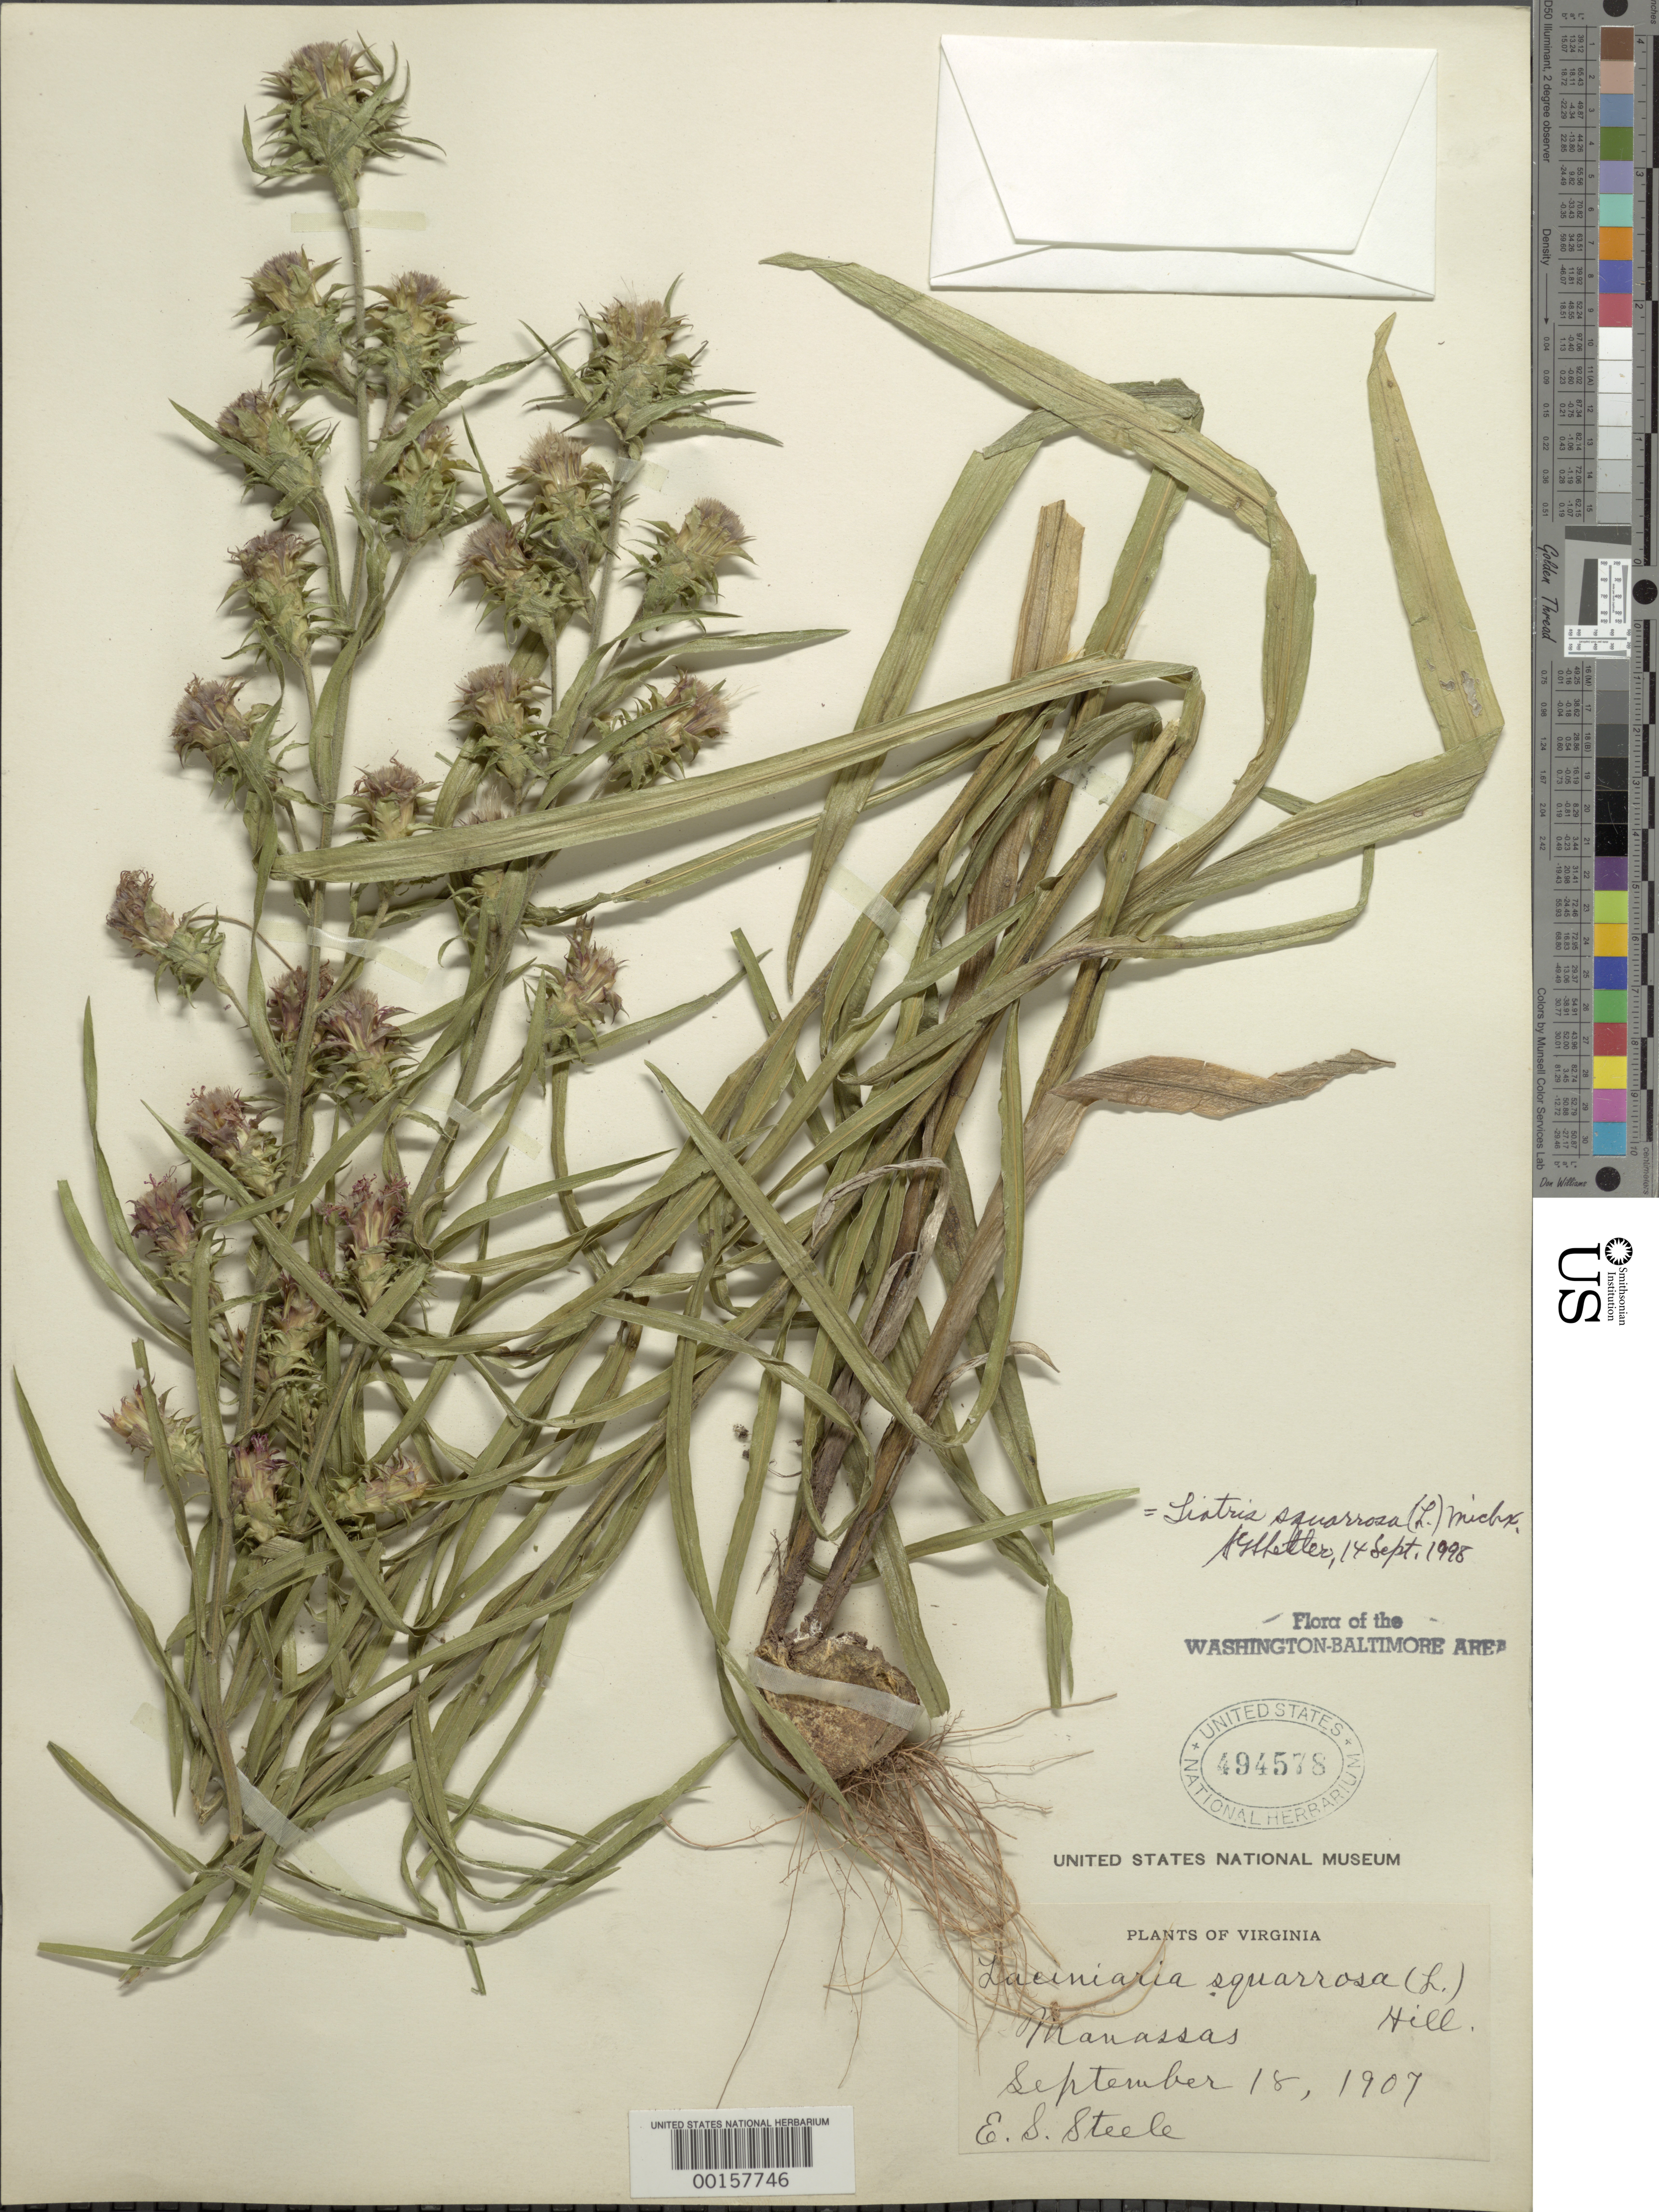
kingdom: Plantae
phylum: Tracheophyta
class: Magnoliopsida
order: Asterales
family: Asteraceae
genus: Liatris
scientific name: Liatris squarrosa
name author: (L.) Michx.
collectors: E. Steele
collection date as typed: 18 Sep 1907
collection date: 1907-09-18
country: United States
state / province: Virginia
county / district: Prince William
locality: Manassas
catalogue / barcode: US 494578